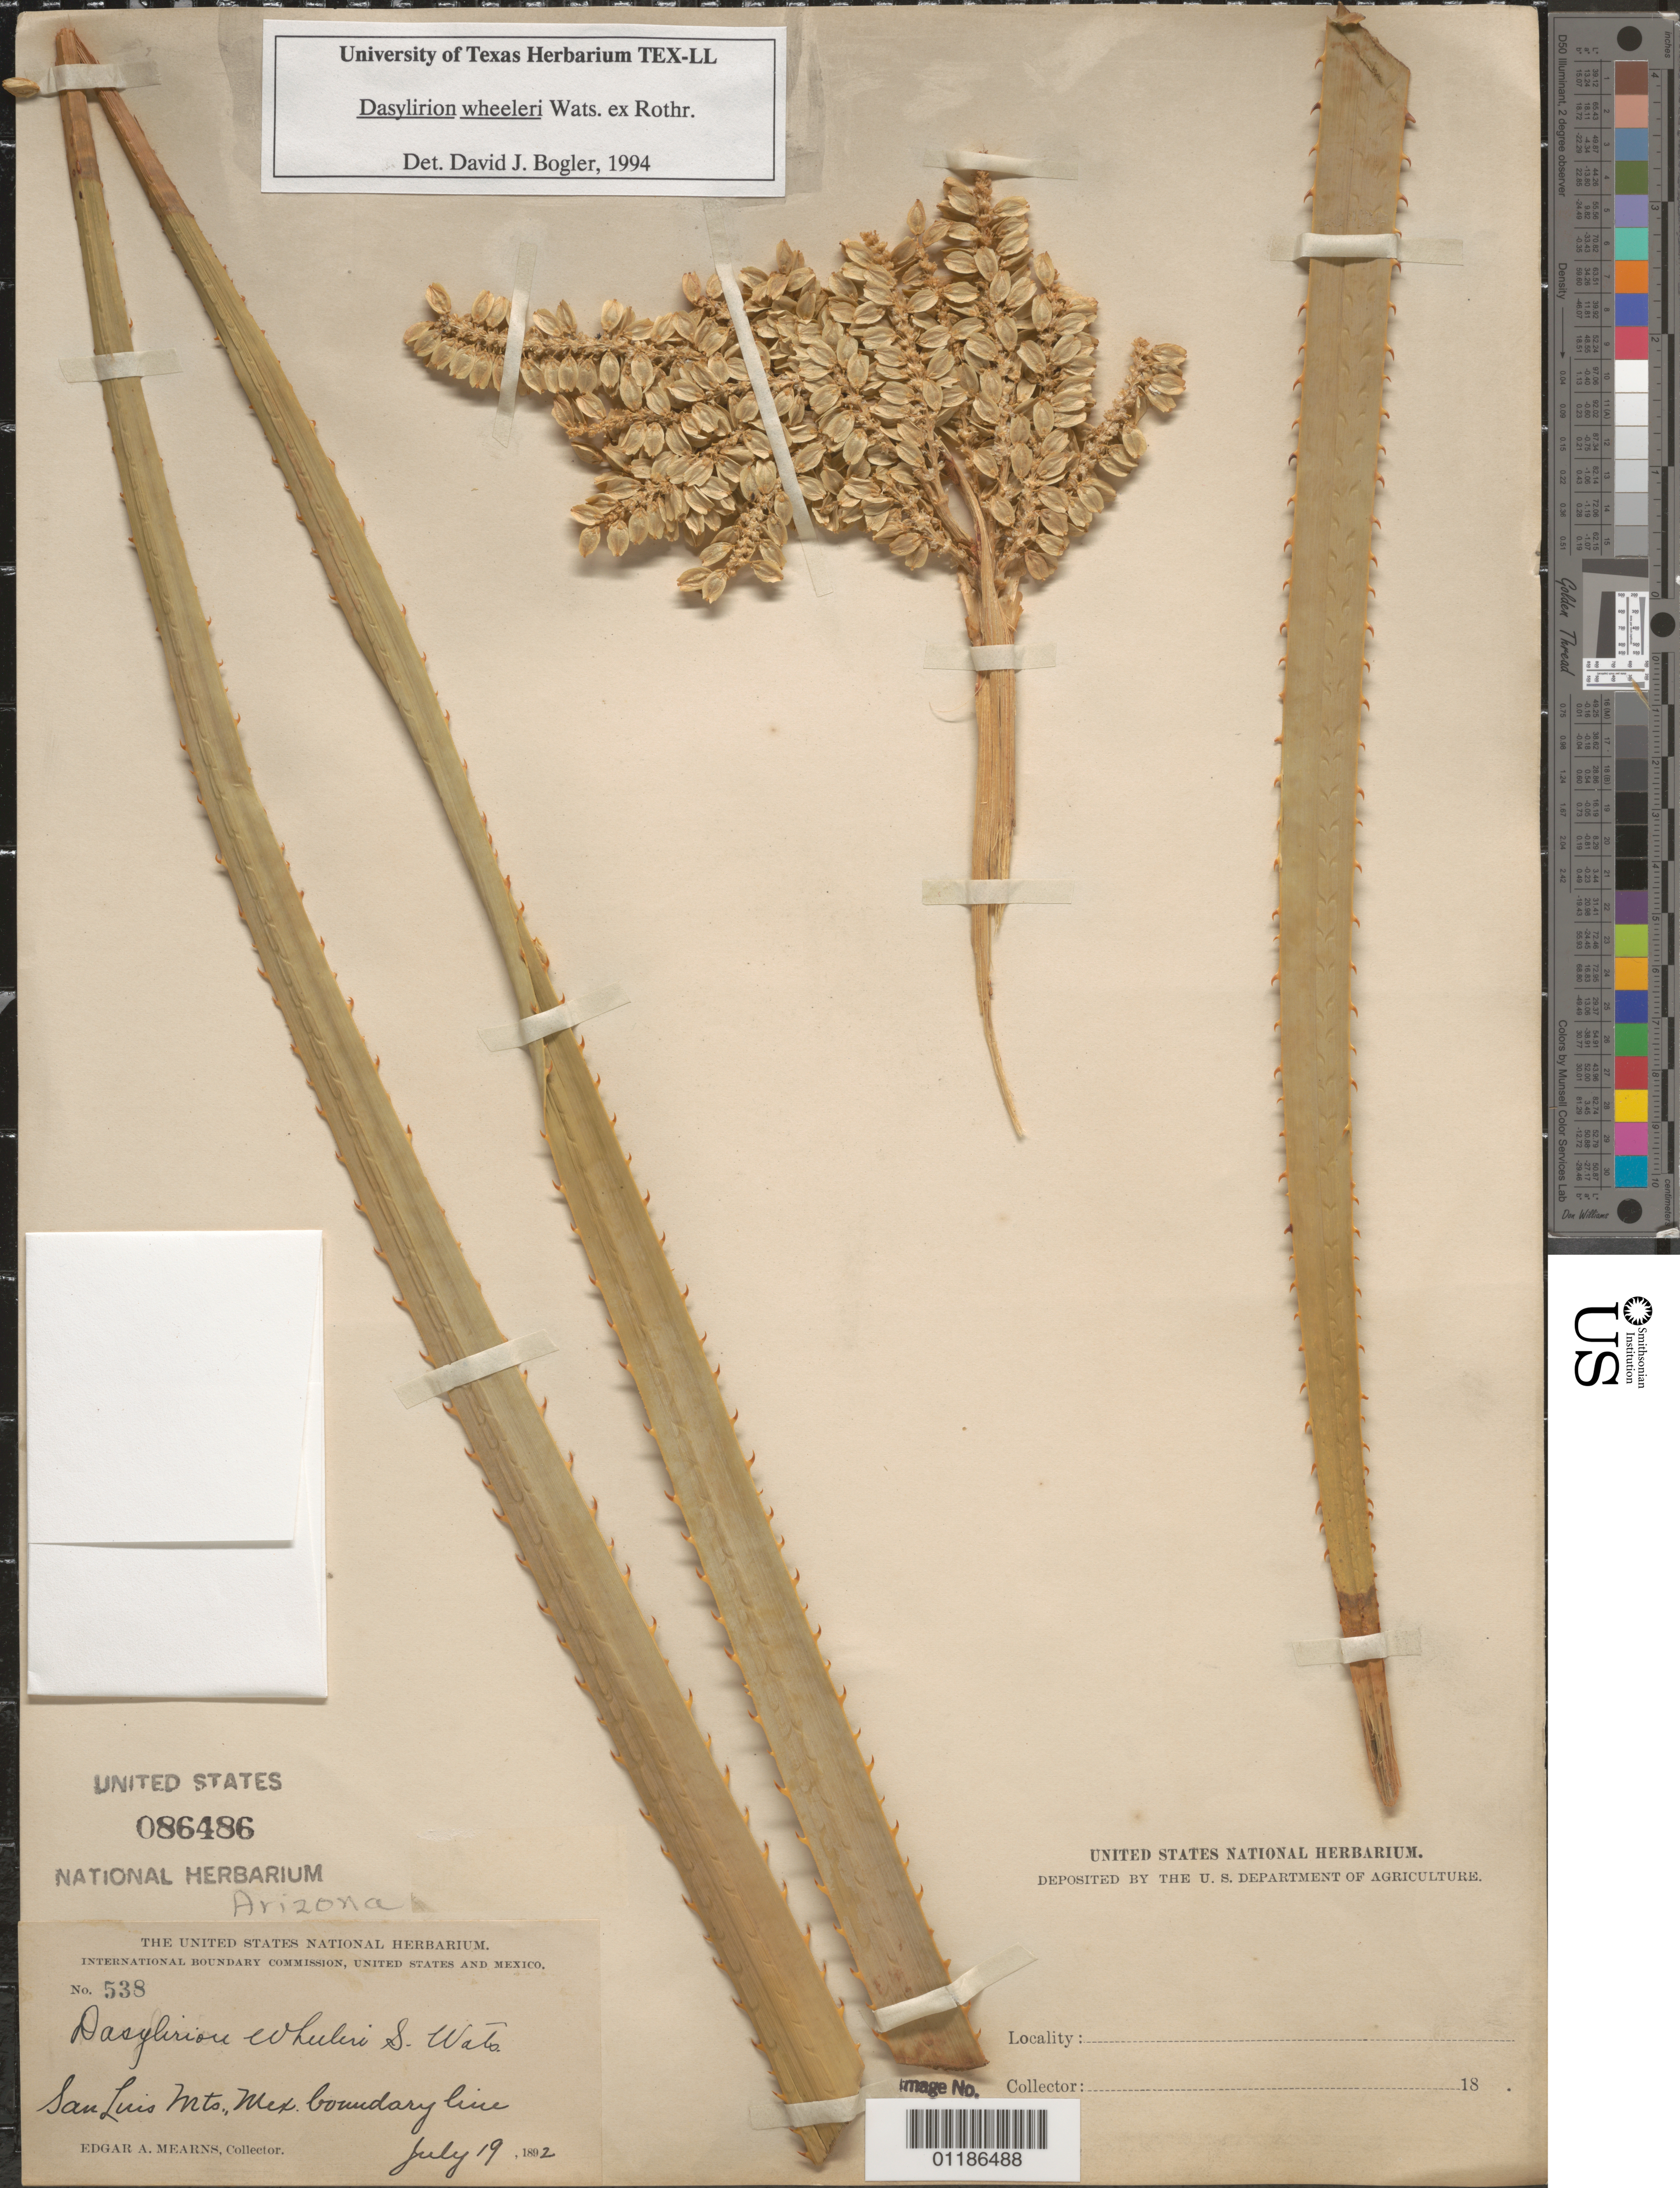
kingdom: Plantae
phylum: Tracheophyta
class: Liliopsida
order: Asparagales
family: Asparagaceae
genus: Dasylirion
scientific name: Dasylirion wheeleri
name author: S. Watson ex Rothr.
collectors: E. A. Mearns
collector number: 538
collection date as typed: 19 Jul 1892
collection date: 1892-07-19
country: United States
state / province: New Mexico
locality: San Luis Mts., Mexican Boundary Line.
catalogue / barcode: US 86486